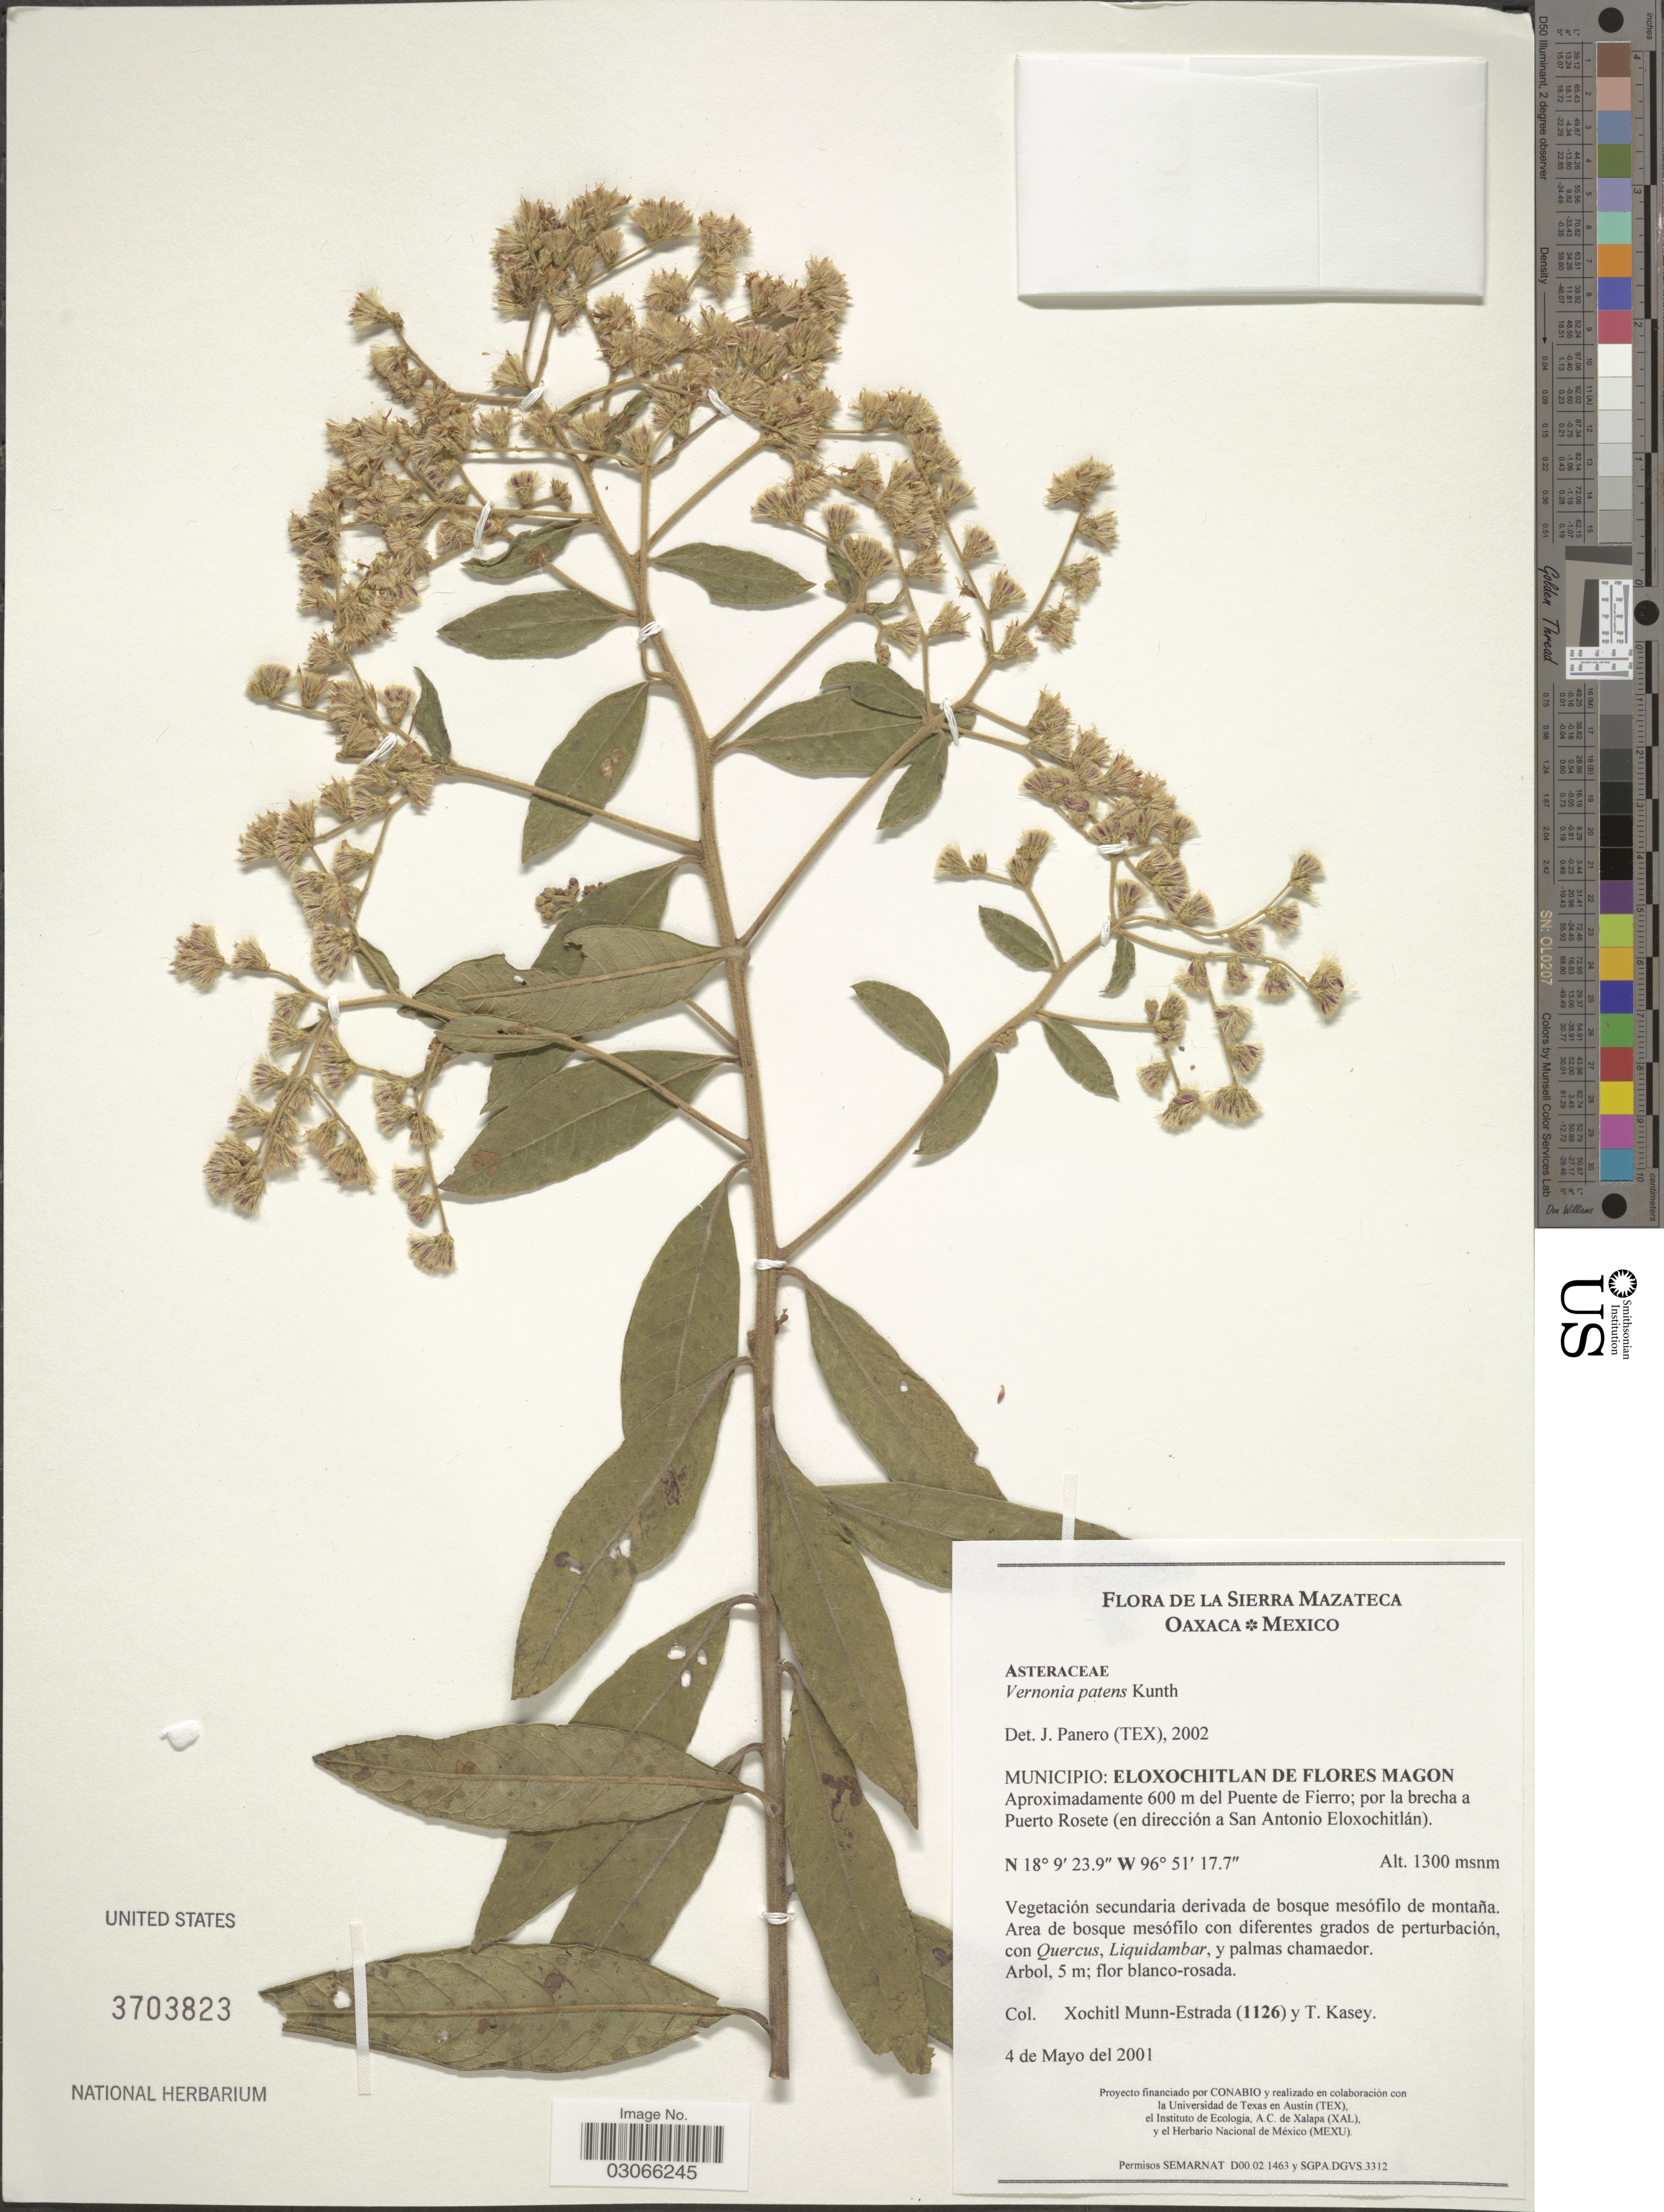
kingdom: Plantae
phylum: Tracheophyta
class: Magnoliopsida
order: Asterales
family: Asteraceae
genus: Vernonanthura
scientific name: Vernonanthura sp.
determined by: Renon, Polla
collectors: X. Munn-Estrada & T. Kasey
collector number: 1126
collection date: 2001-05-04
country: Mexico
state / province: Oaxaca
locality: La Sierra Mazateca. Municipio: Eloxochitlan de Flores Magon. Aproximadamente 600 m del Puente de Fierro; por la brecha a Puerto Rosete (en dirección a San Antonio Eloxochitlán).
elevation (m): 1300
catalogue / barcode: US 3703823